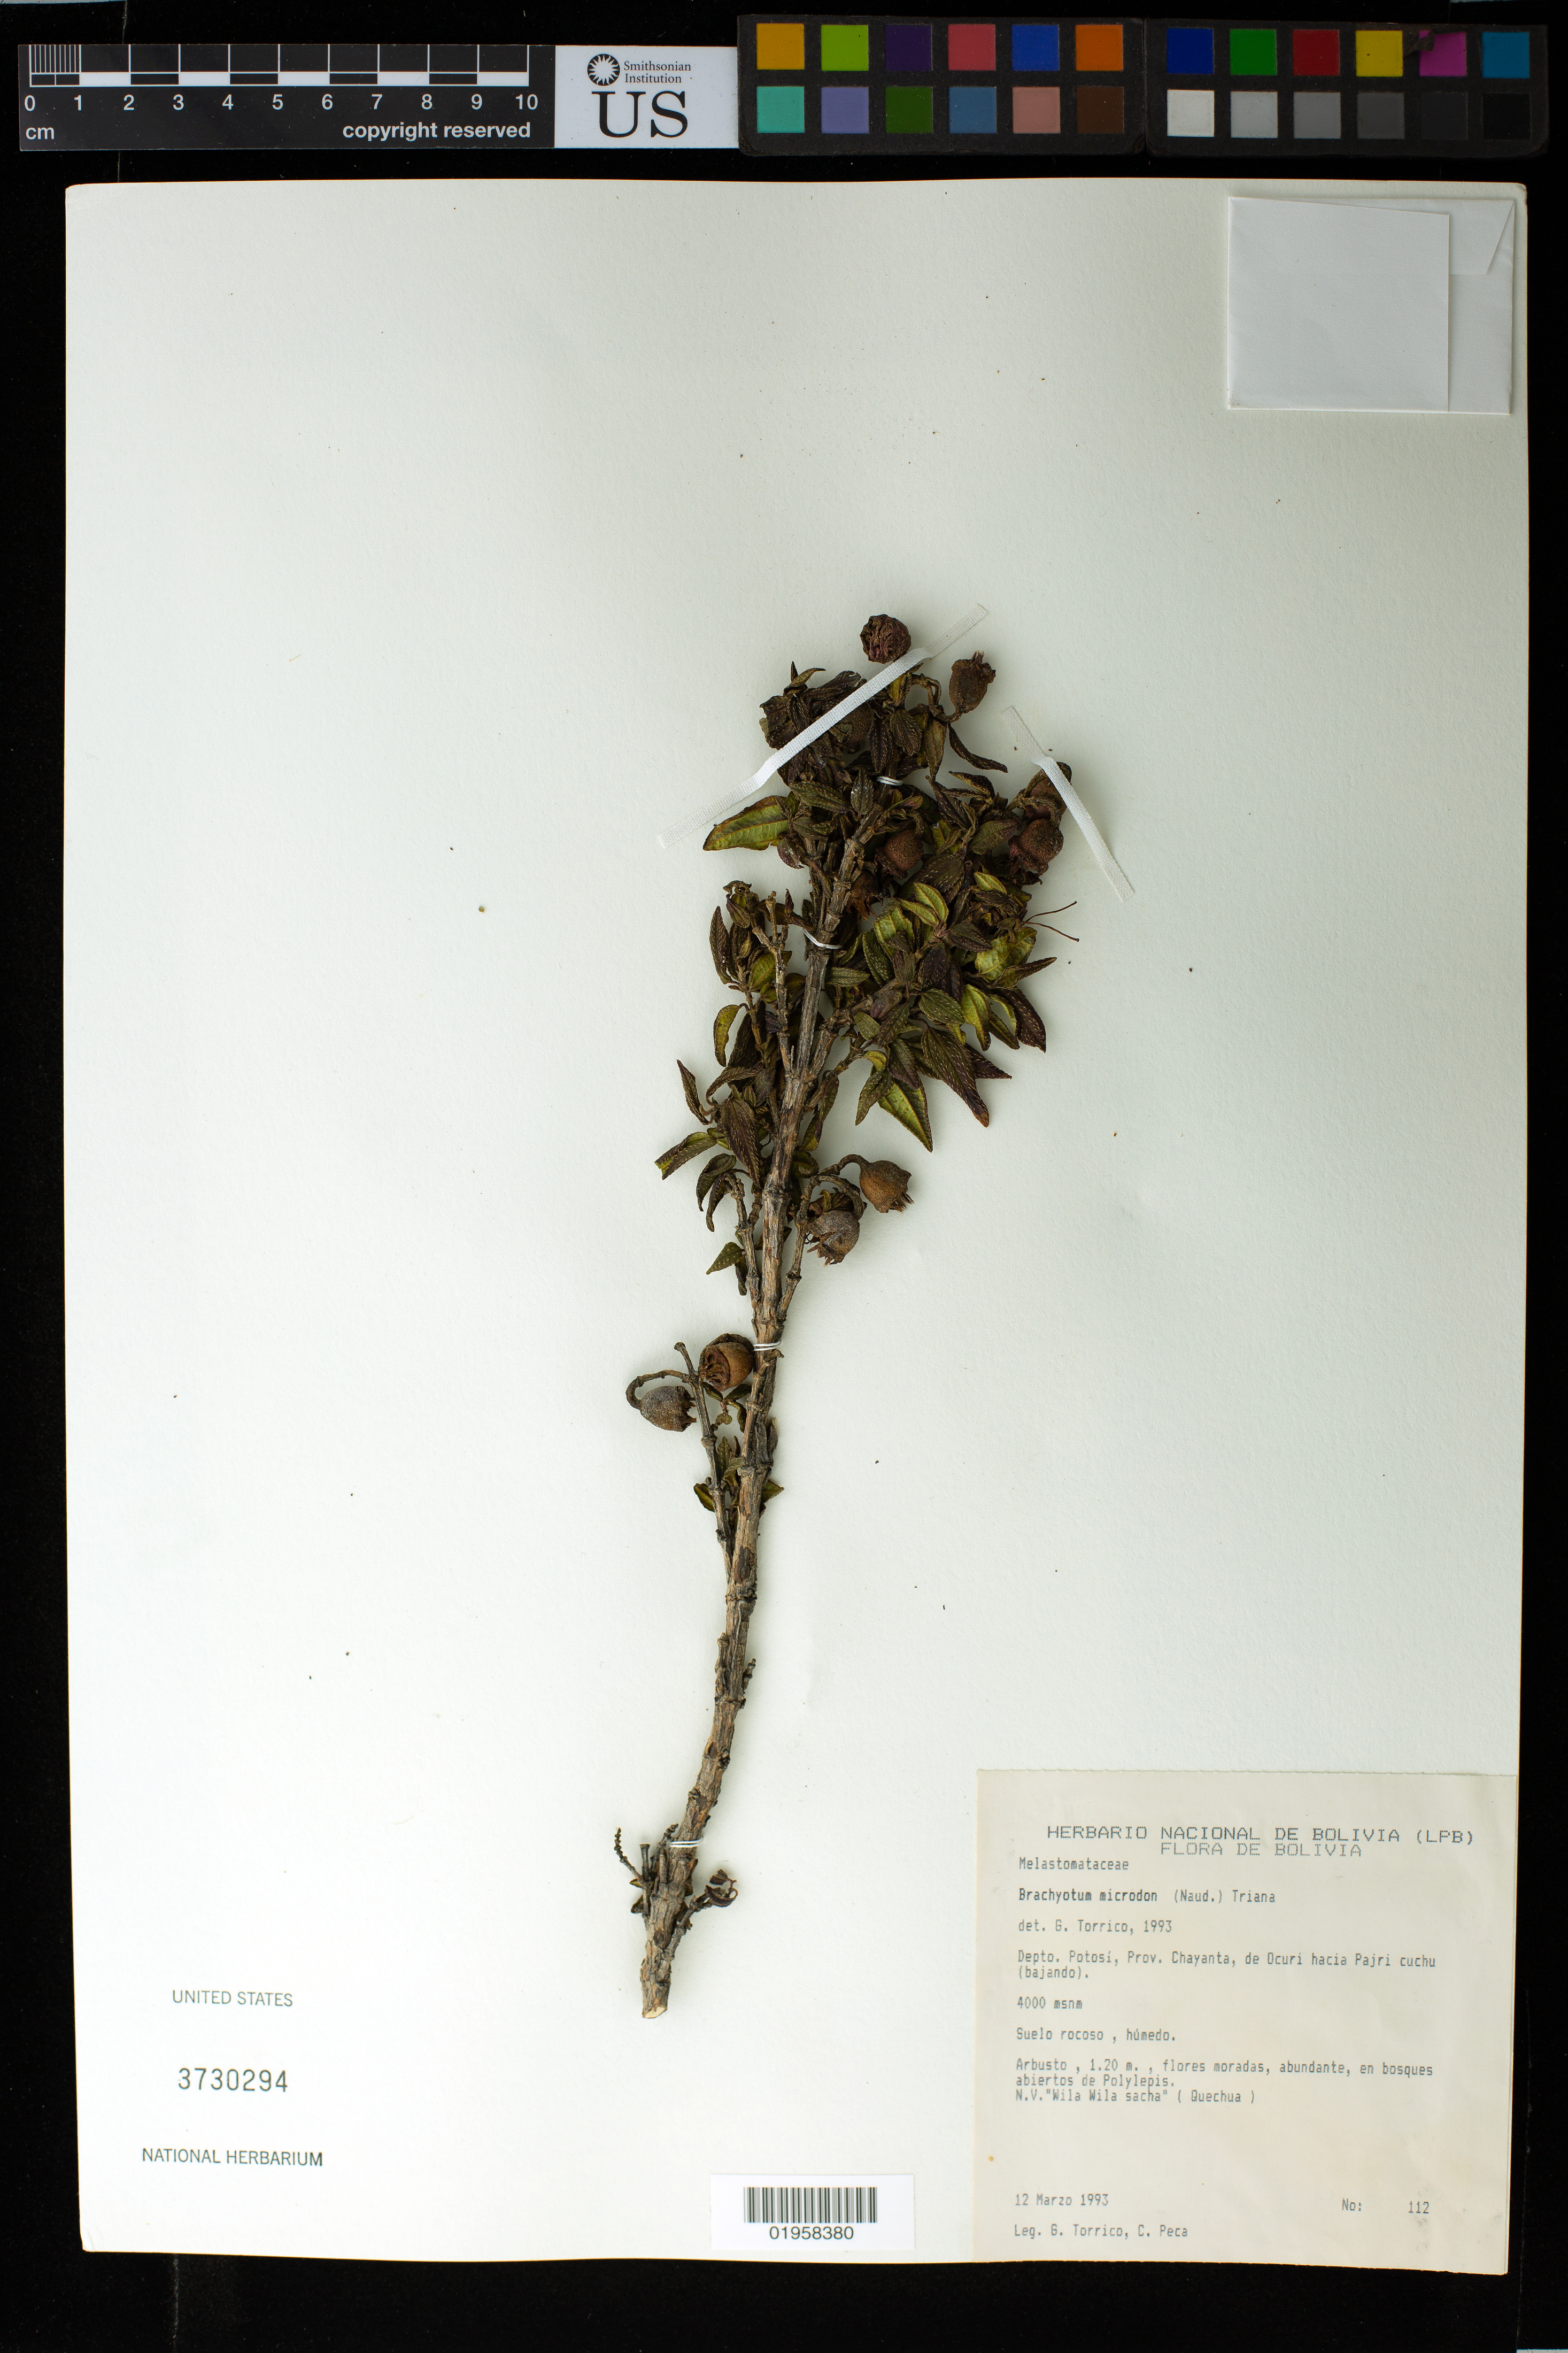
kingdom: Plantae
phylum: Tracheophyta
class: Magnoliopsida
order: Myrtales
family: Melastomataceae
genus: Brachyotum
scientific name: Brachyotum microdon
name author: (Naudin) Triana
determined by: Torrico, G.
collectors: G. Torrico & C. Peca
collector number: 112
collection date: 1993-03-12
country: Bolivia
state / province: Potosi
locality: Prov. Chayanta, de Ocuri hacia Pajri Cuchu (bajando)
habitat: En bosques abierto de Polylepis. Suelo rocoso, húmedo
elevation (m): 4000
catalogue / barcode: US 3730294